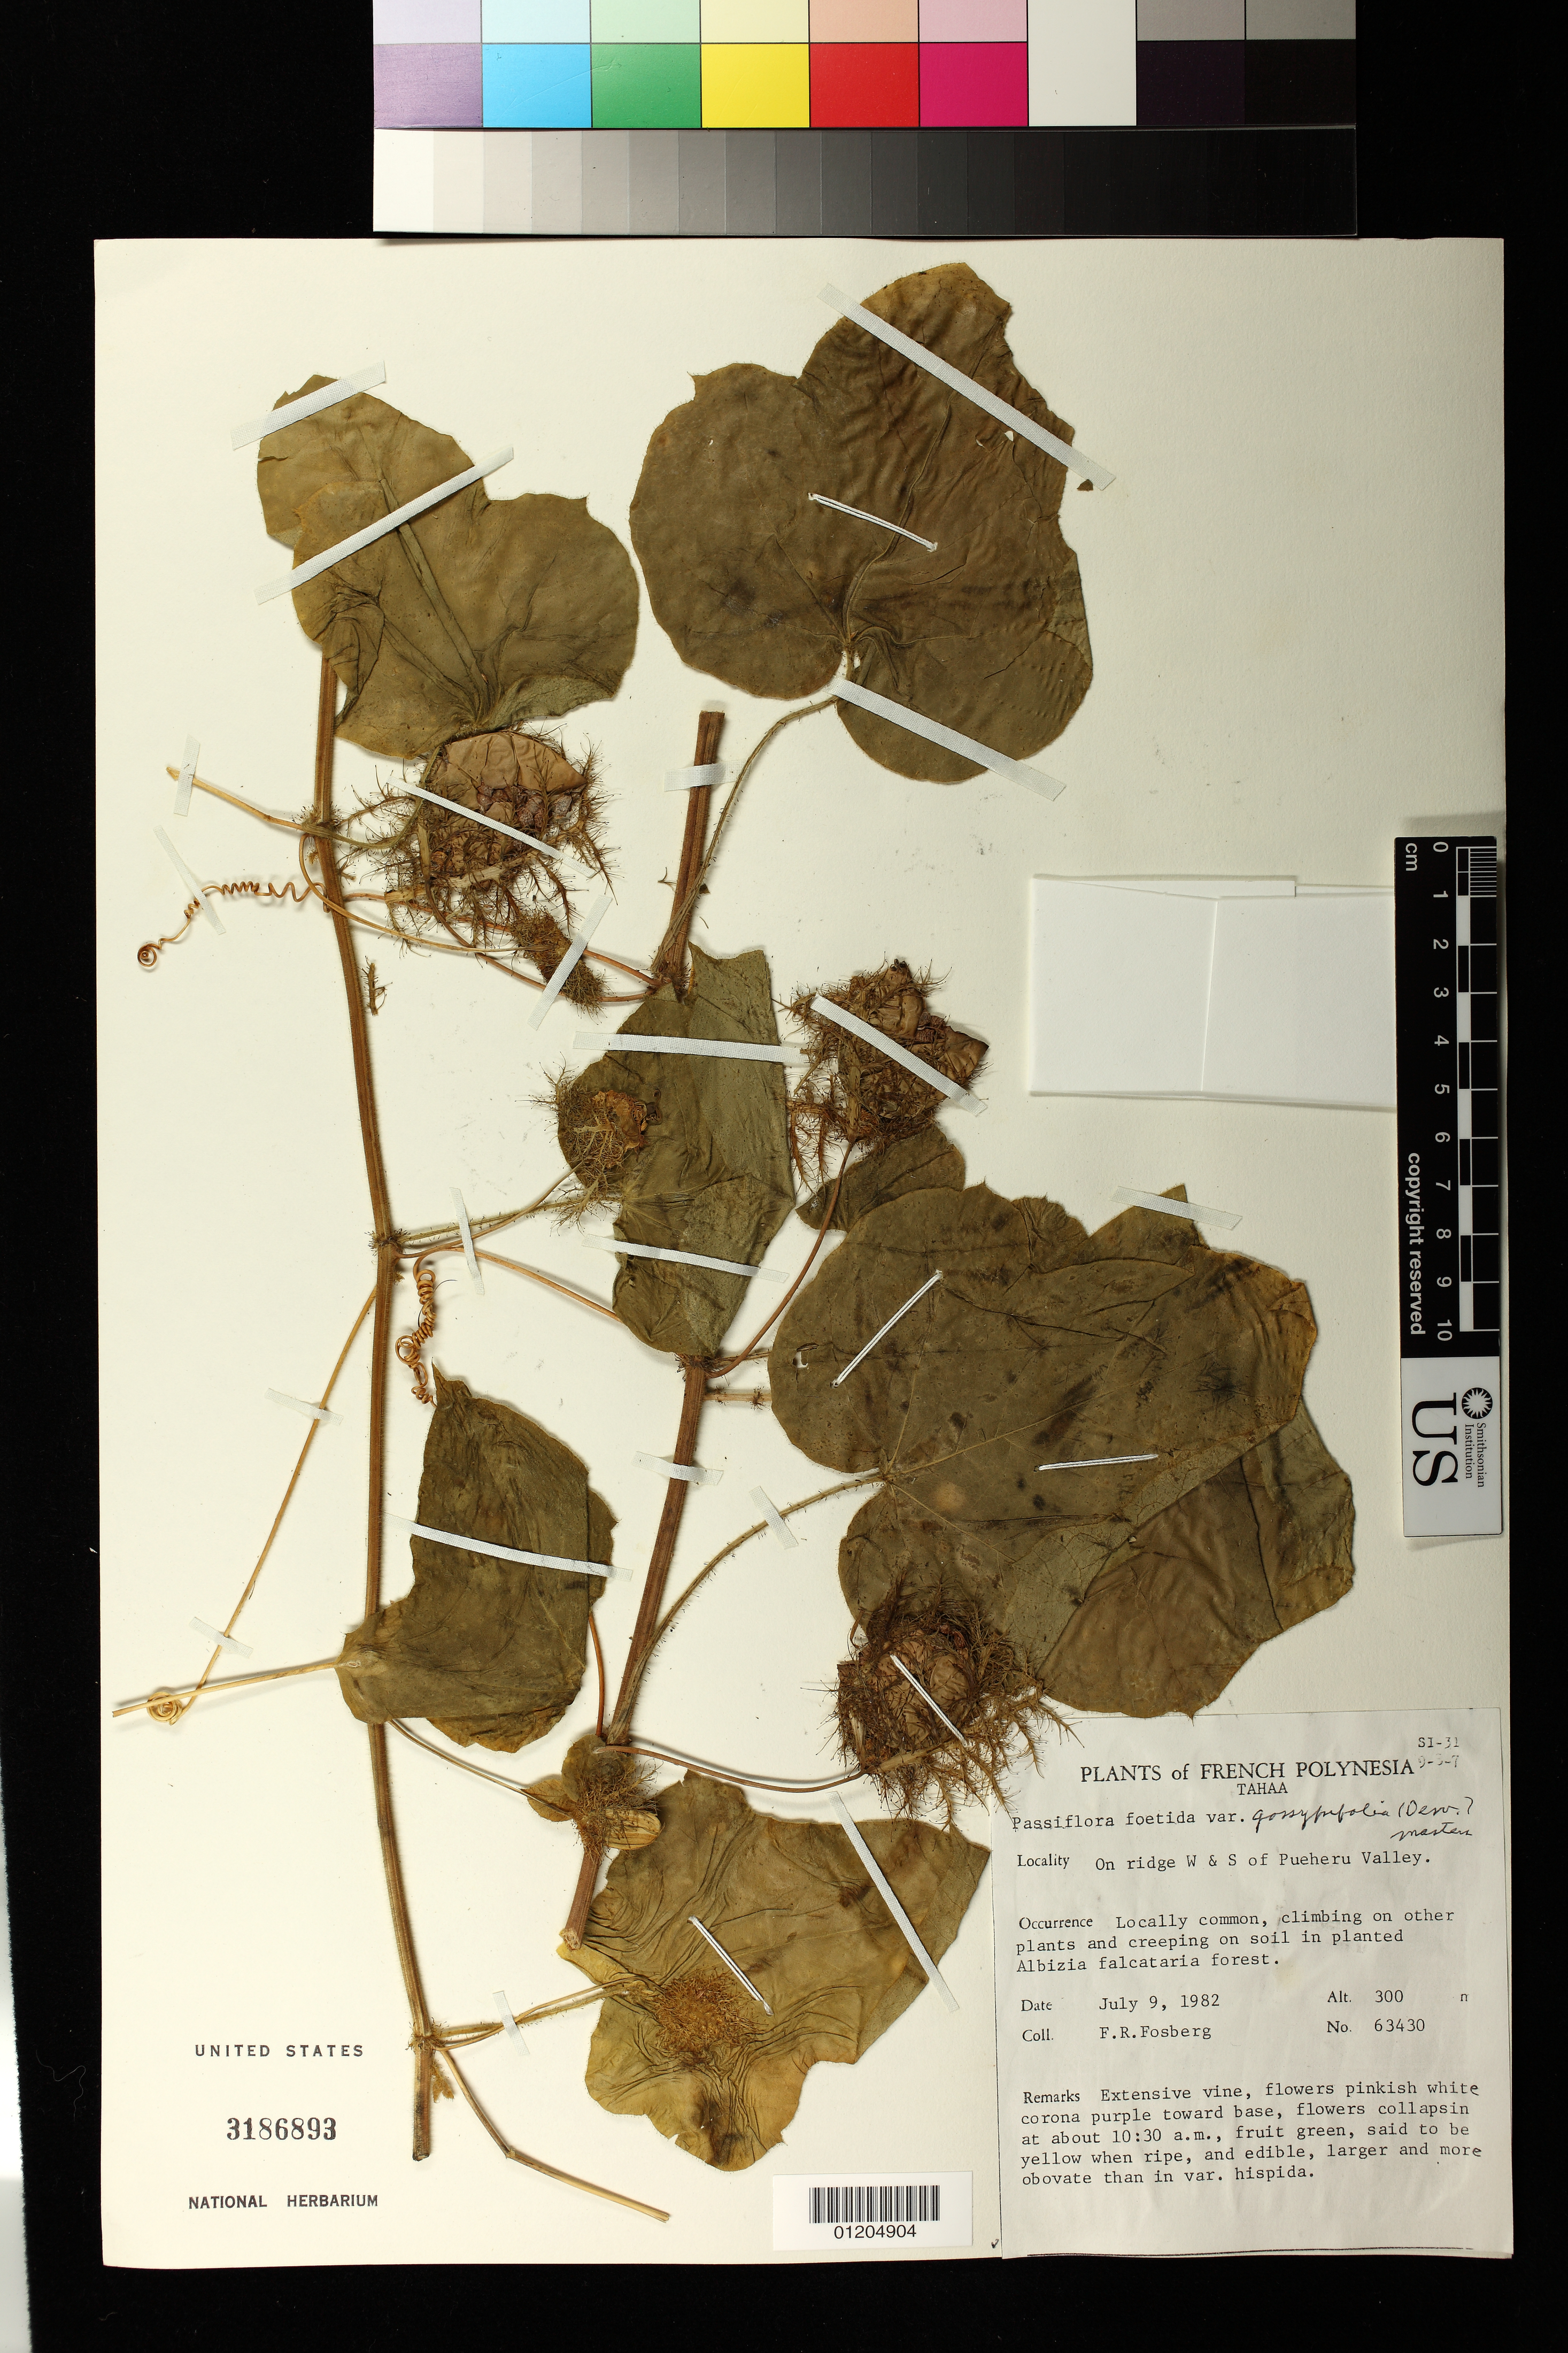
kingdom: Plantae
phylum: Tracheophyta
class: Magnoliopsida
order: Malpighiales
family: Passifloraceae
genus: Passiflora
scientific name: Passiflora foetida var. gossypiifolia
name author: (Desv.) Mast.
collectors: F. R. Fosberg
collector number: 63430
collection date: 1982-07-09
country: French Polynesia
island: Tahaa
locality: Tahaa, On ridge W & S of Pueheru Valley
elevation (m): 300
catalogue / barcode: US 3186893